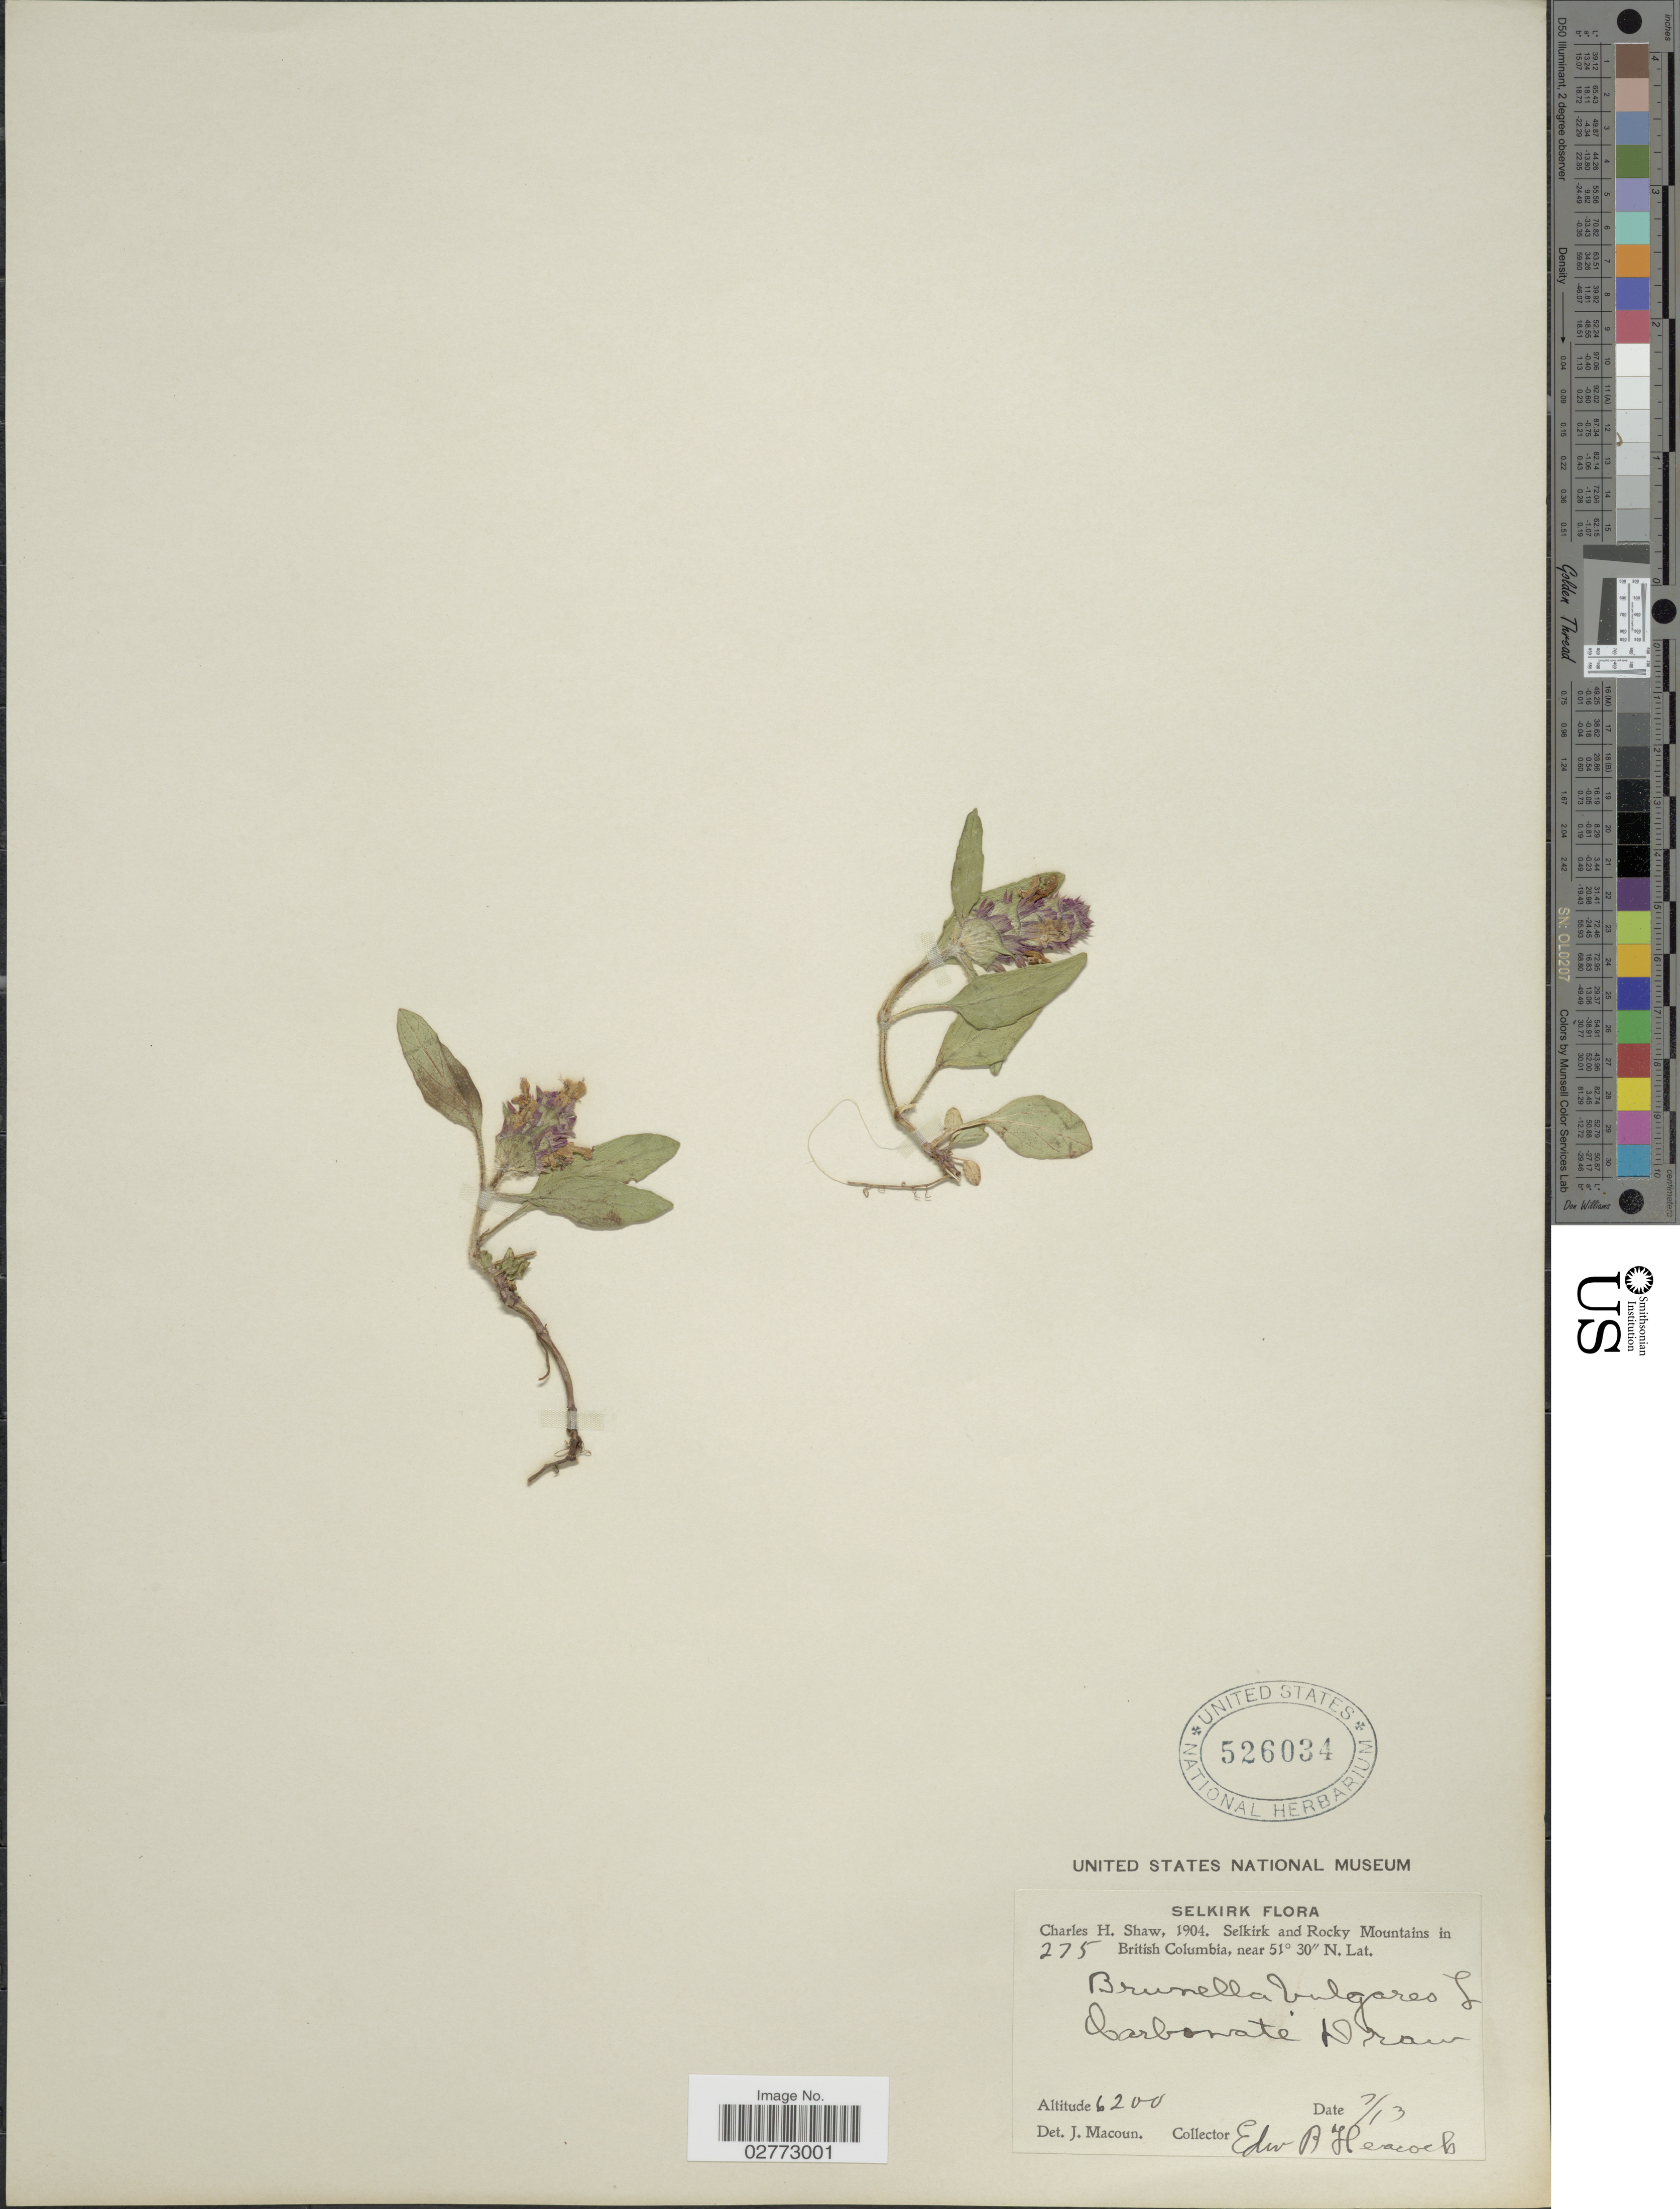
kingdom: Plantae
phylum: Tracheophyta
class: Magnoliopsida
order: Lamiales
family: Lamiaceae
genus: Prunella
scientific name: Prunella vulgaris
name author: L.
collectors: E. Heacock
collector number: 275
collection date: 1904-07-13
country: Canada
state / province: British Columbia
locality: Selkirk and Rocky Mountains.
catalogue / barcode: US 526034